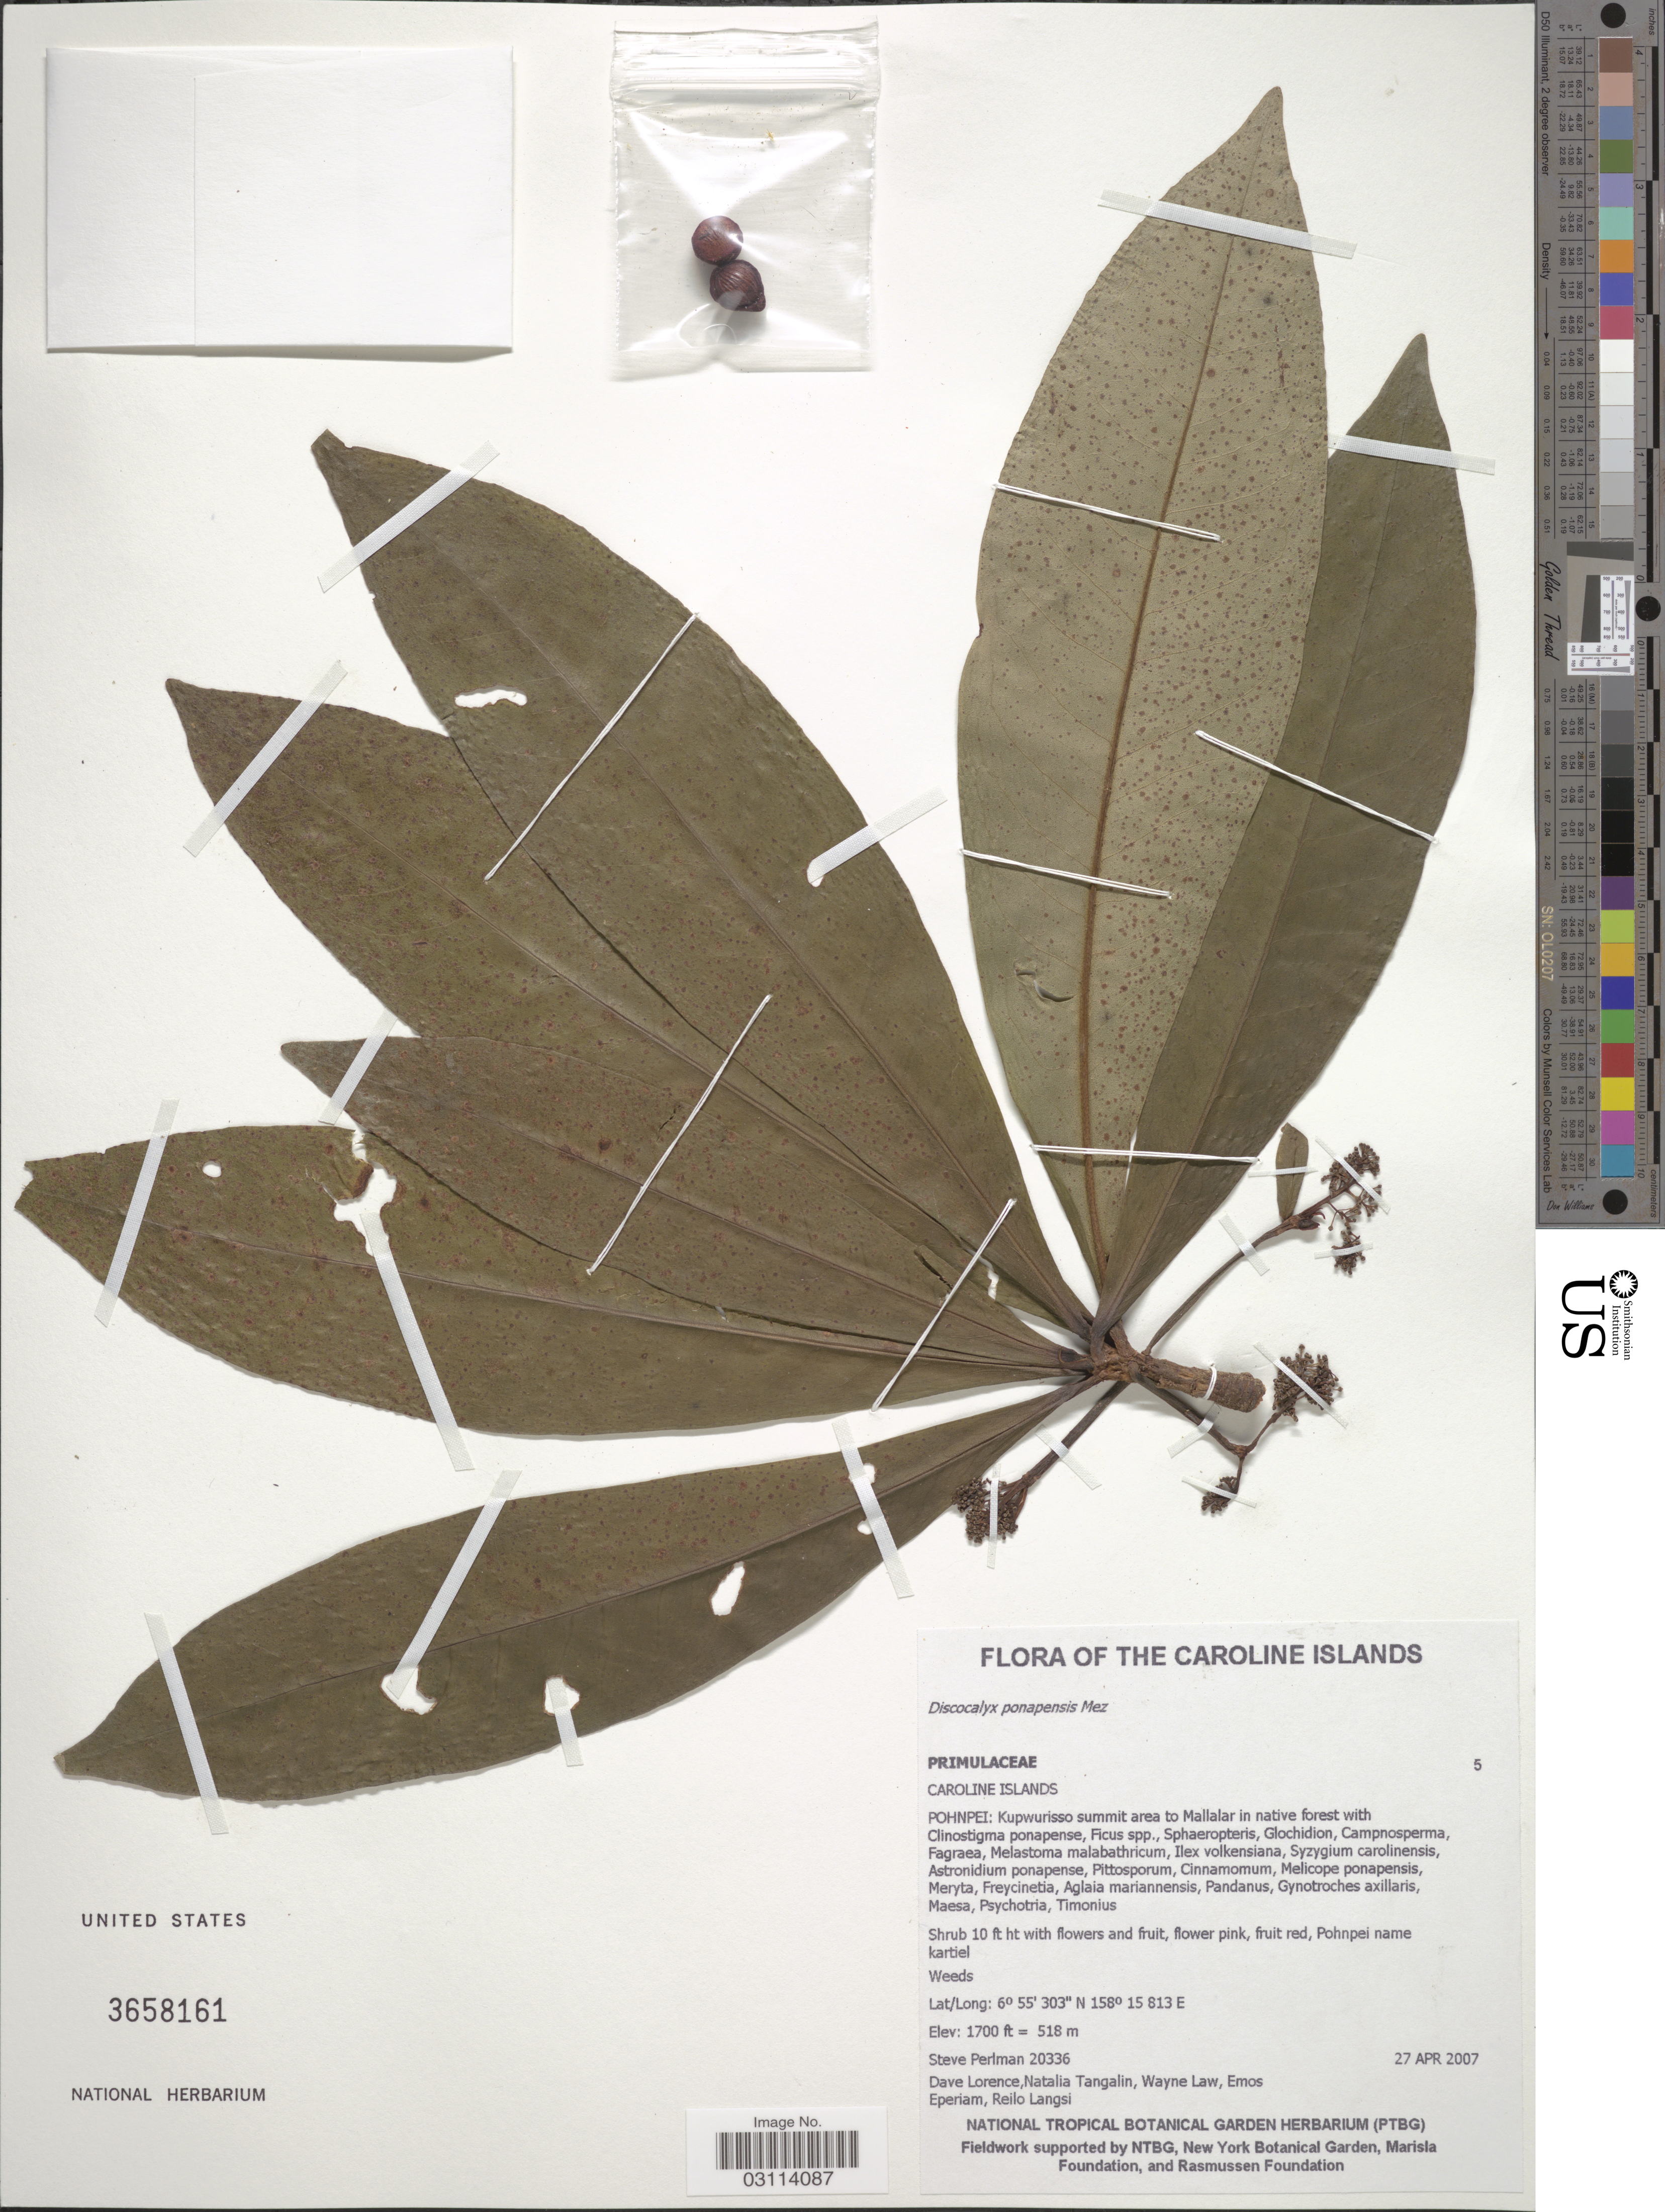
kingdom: Plantae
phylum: Tracheophyta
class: Magnoliopsida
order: Ericales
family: Primulaceae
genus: Discocalyx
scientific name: Discocalyx ponapensis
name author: Mez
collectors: S. Perlman, D. Lorence, N. Tangalin, W. Law & et al.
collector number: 20336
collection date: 2007-04-27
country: Micronesia, Federated States of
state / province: Pohnpei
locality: Caroline Islands. Kupwurisso summit area to Mallalar in native forest.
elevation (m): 518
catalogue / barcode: US 3658161